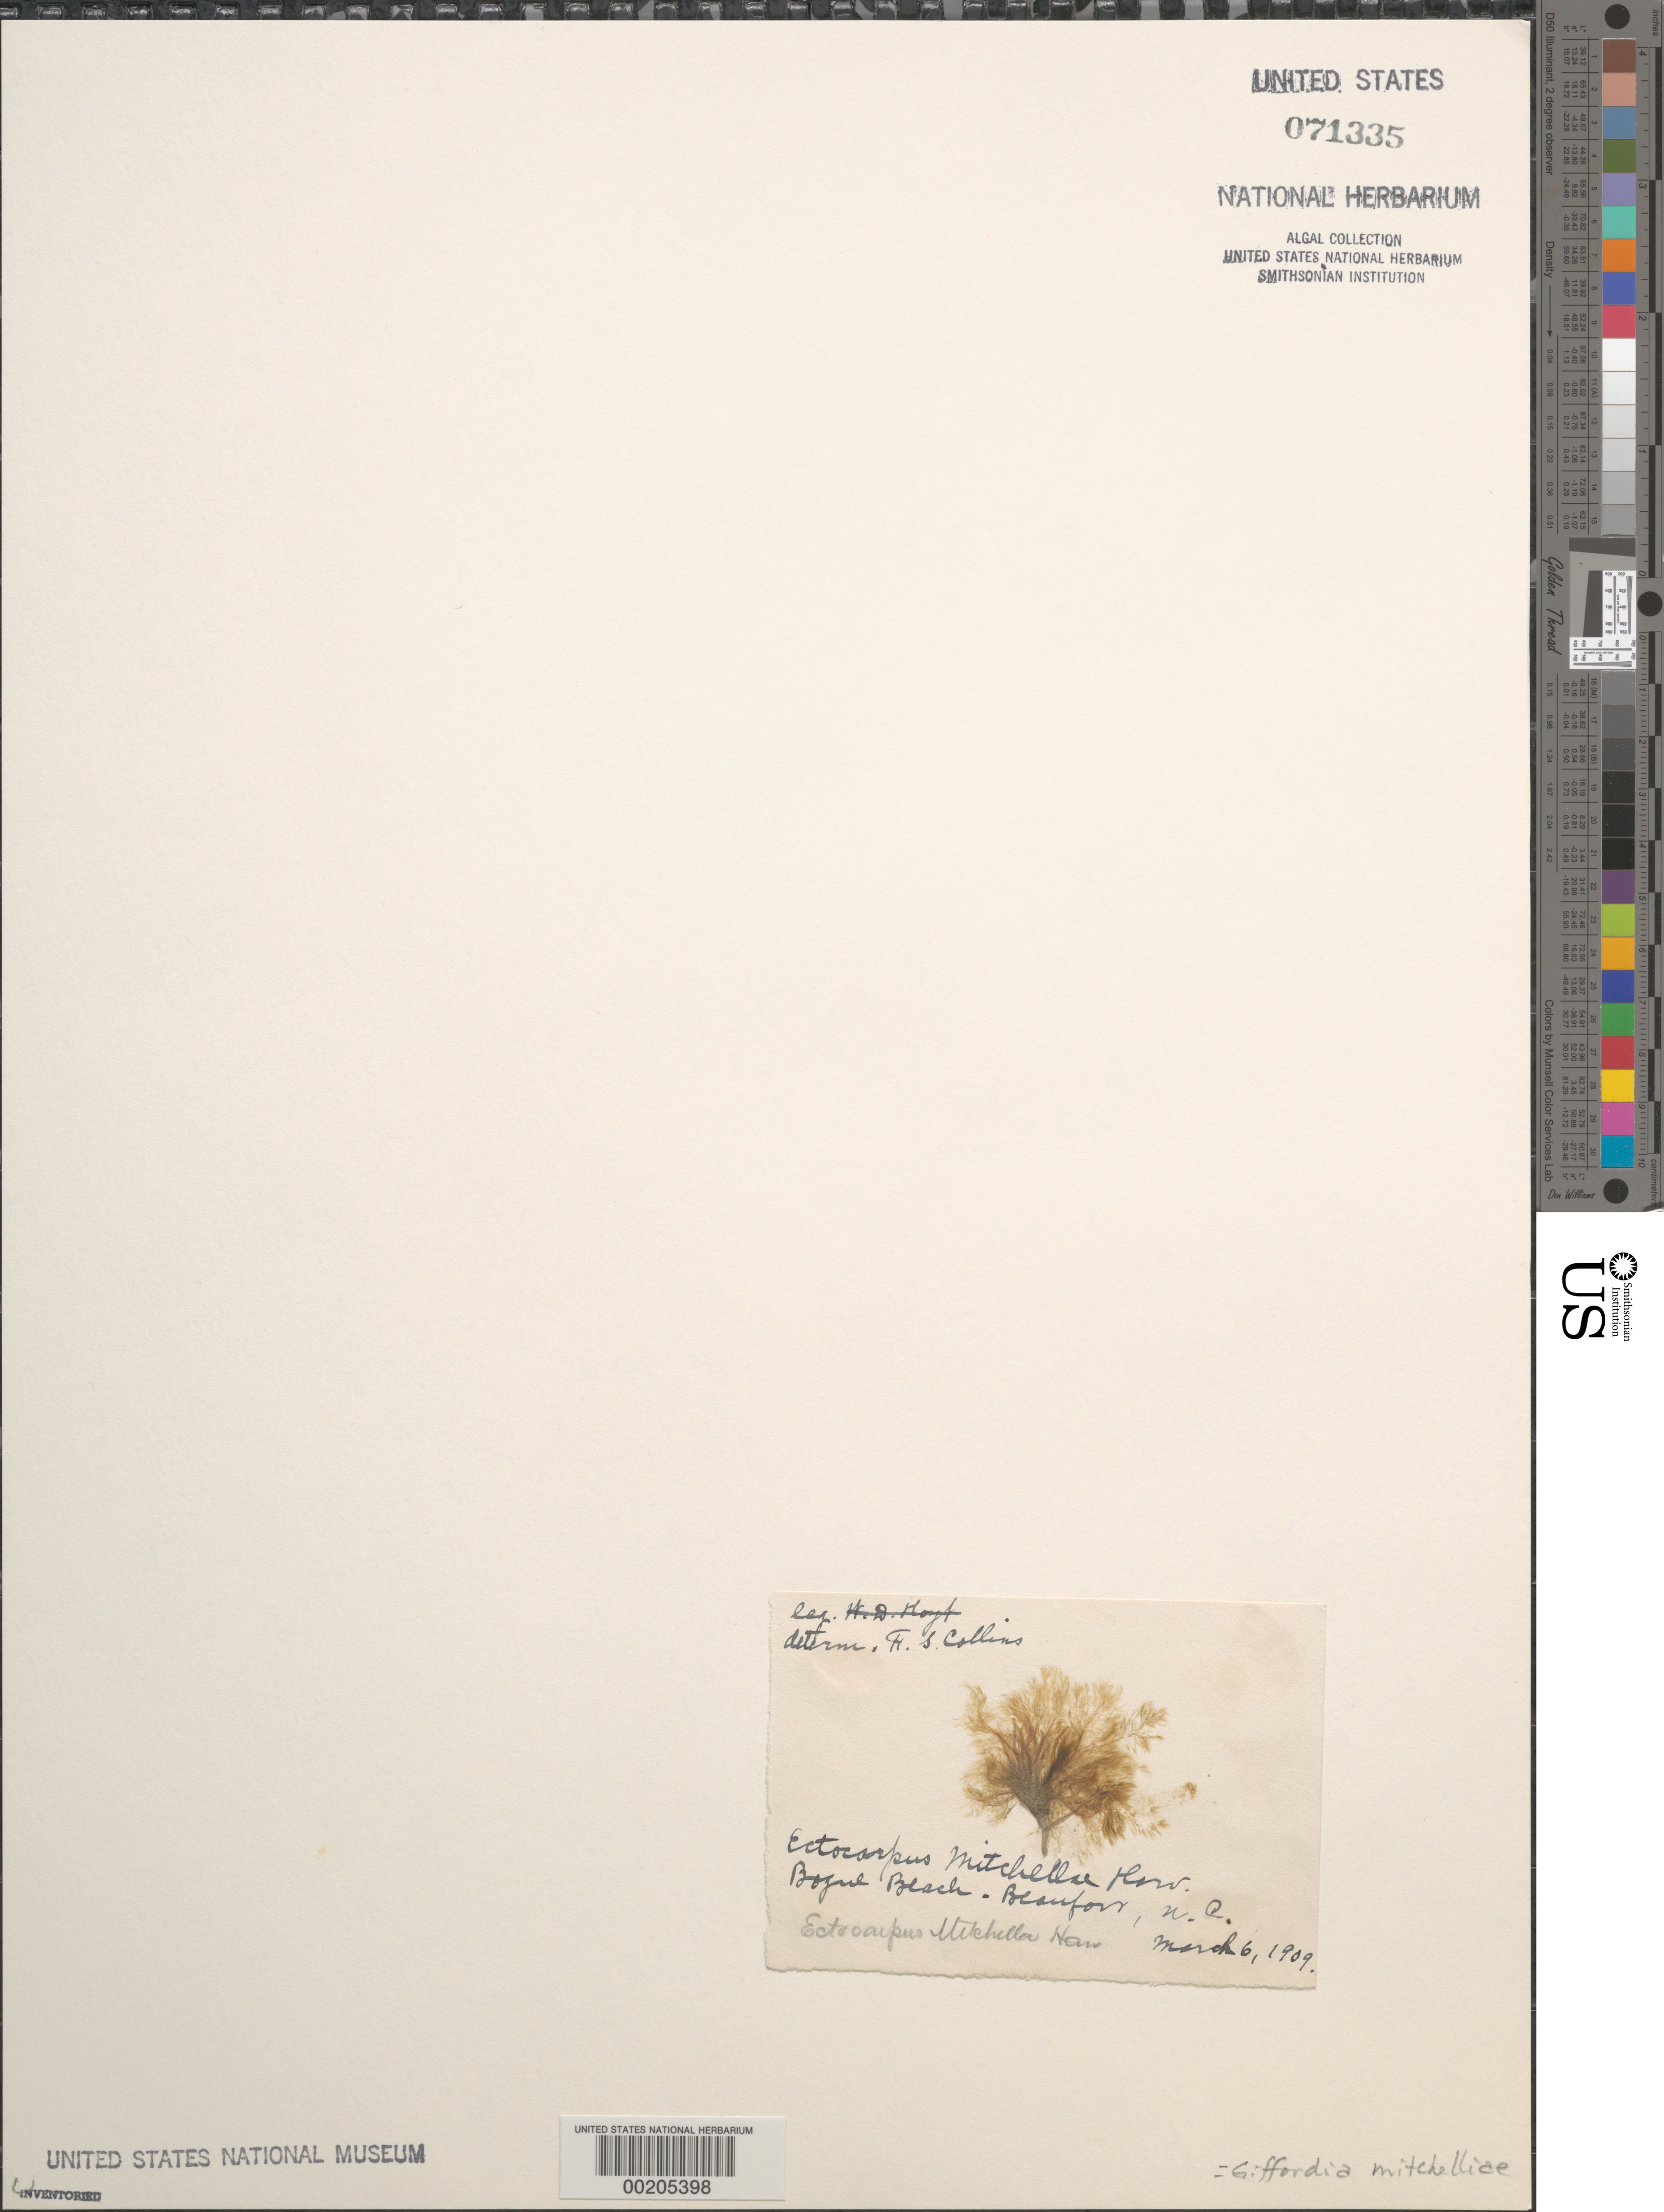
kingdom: Chromista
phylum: Ochrophyta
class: Phaeophyceae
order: Ectocarpales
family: Acinetosporaceae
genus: Feldmannia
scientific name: Feldmannia mitchelliae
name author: (Harv.) H.-S. Kim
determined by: Algae name updating Project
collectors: W. D. Hoyt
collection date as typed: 06 Mar 1909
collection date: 1909-03-06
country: United States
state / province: North Carolina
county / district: Carteret County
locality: Beaufort, Bogue Beach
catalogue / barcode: US 71335